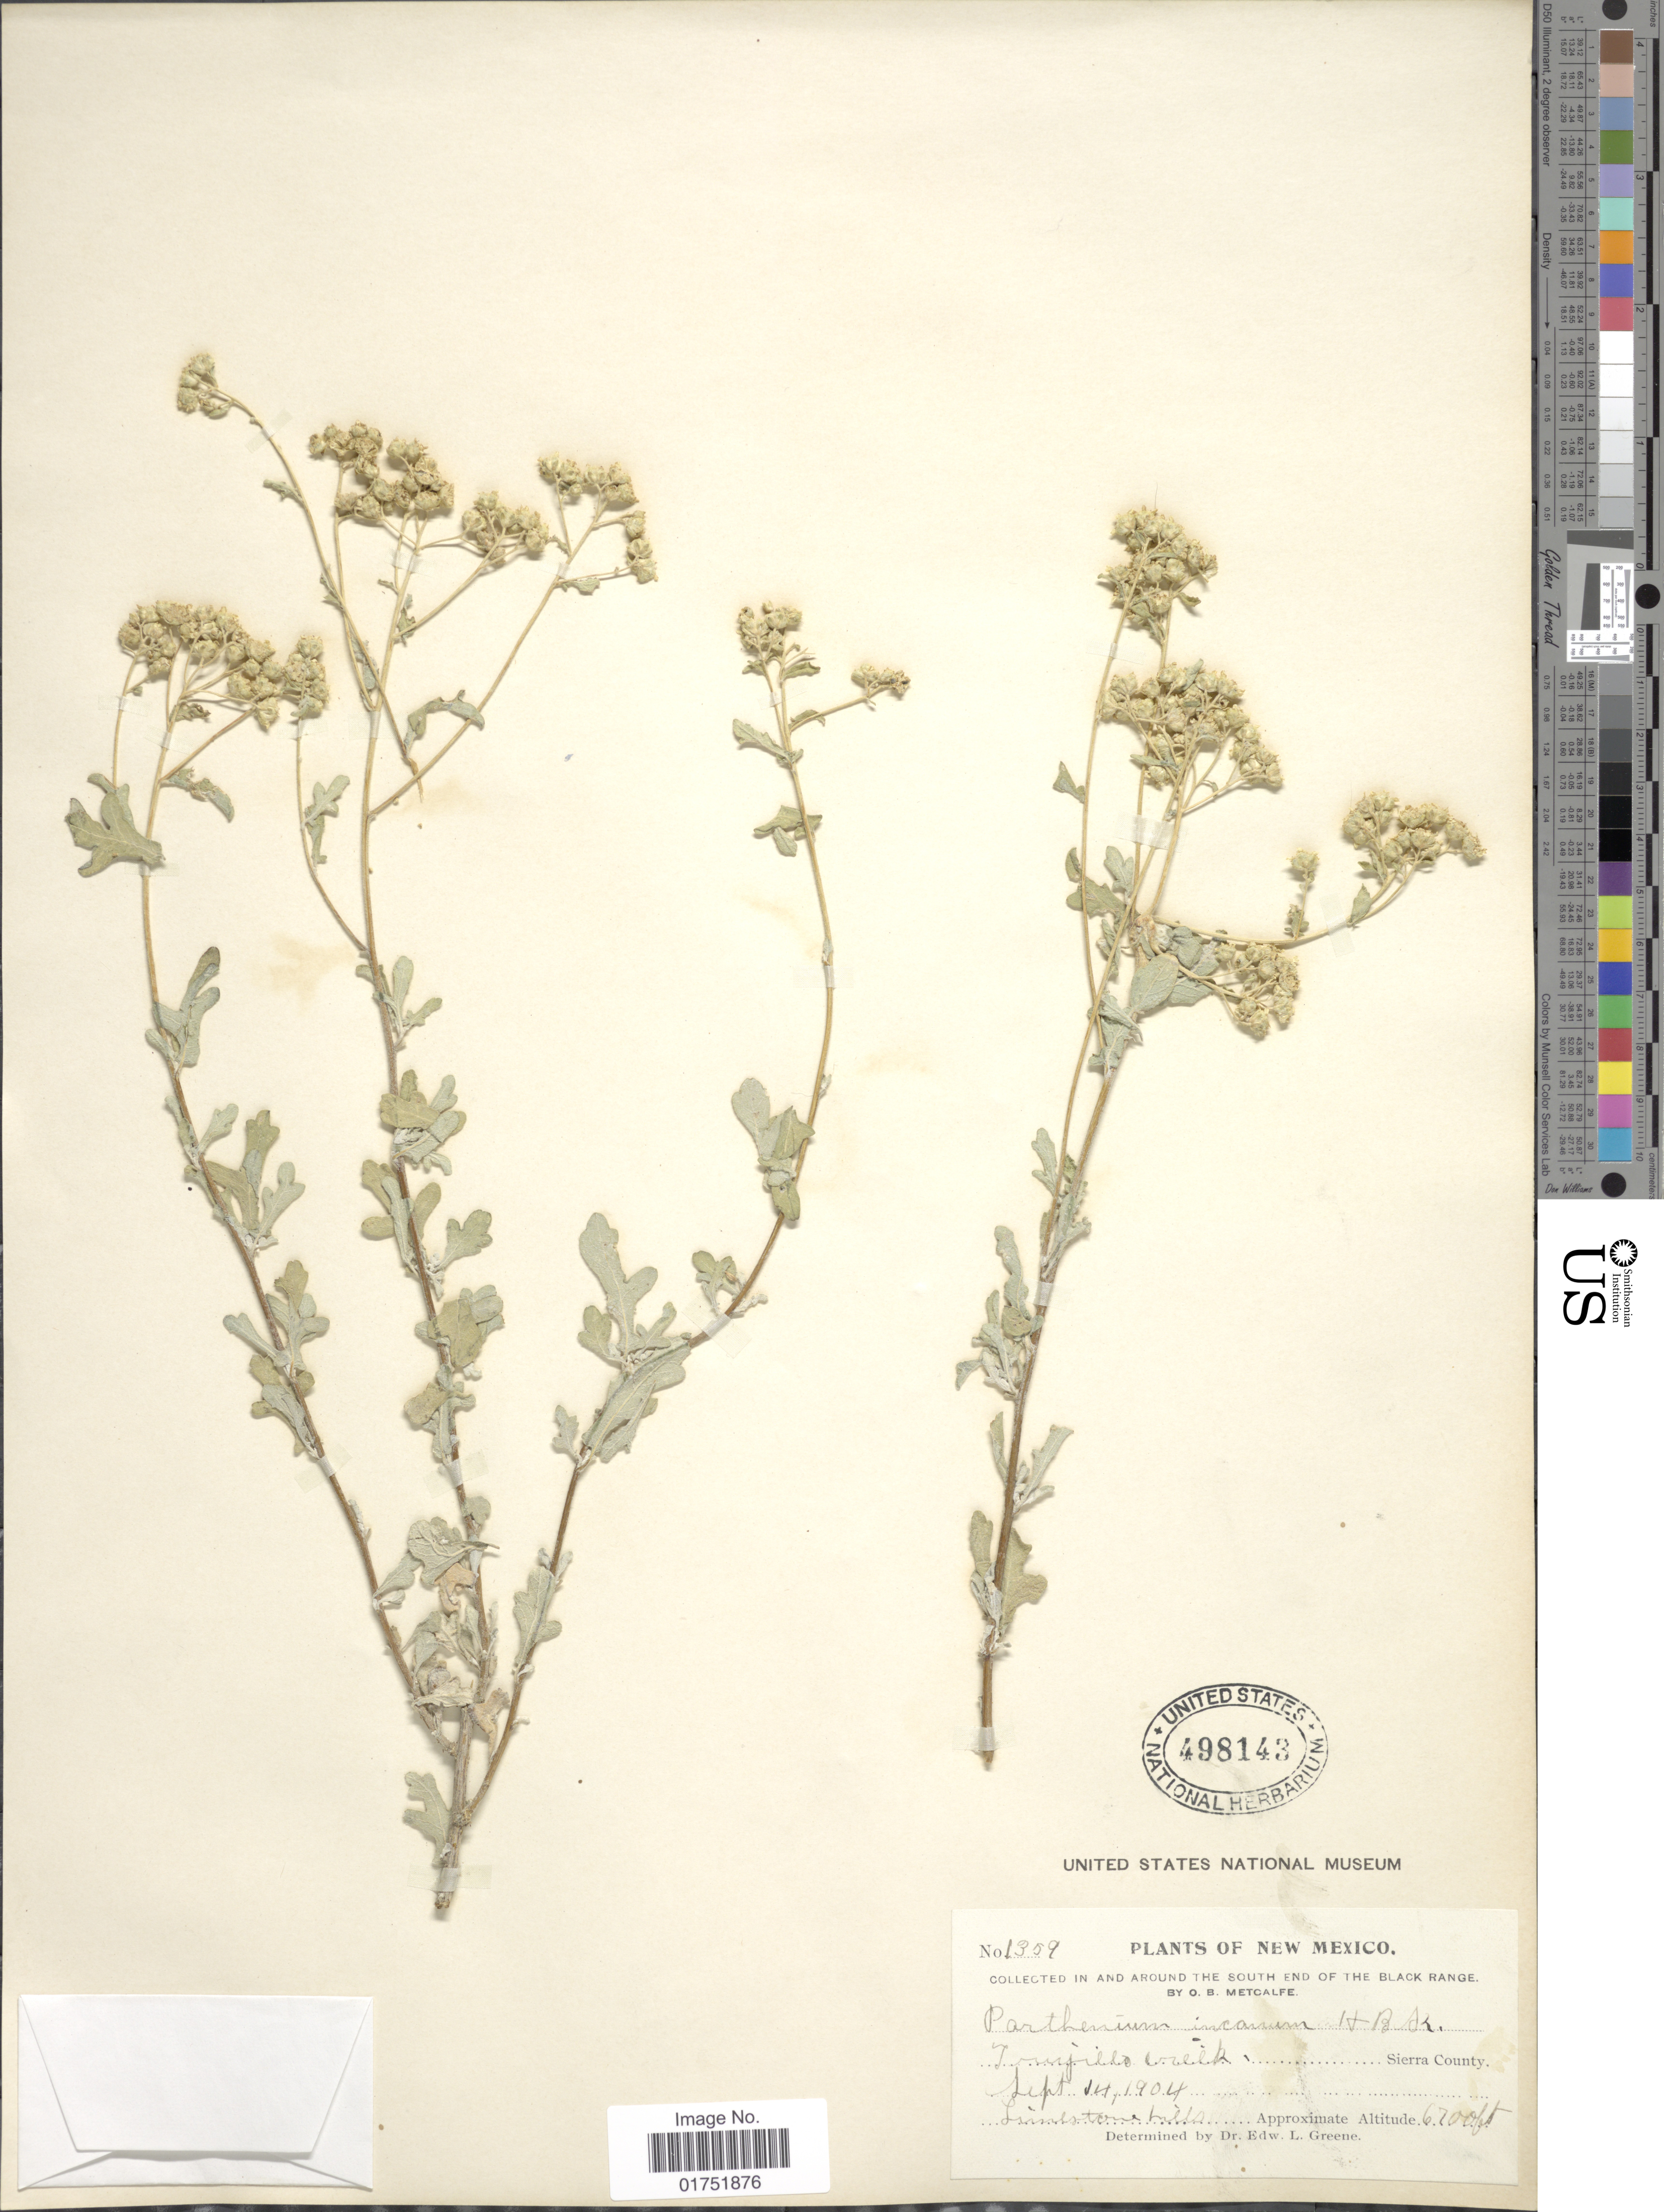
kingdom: Plantae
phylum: Tracheophyta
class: Magnoliopsida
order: Asterales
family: Asteraceae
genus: Parthenium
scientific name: Parthenium incanum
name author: Kunth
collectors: O. B. Metcalfe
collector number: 1359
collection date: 1904-09-14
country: United States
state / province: New Mexico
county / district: Sierra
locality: Trujillo Creek, in and around the south end of the Black Range, Sierra County.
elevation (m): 2042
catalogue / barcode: US 498143